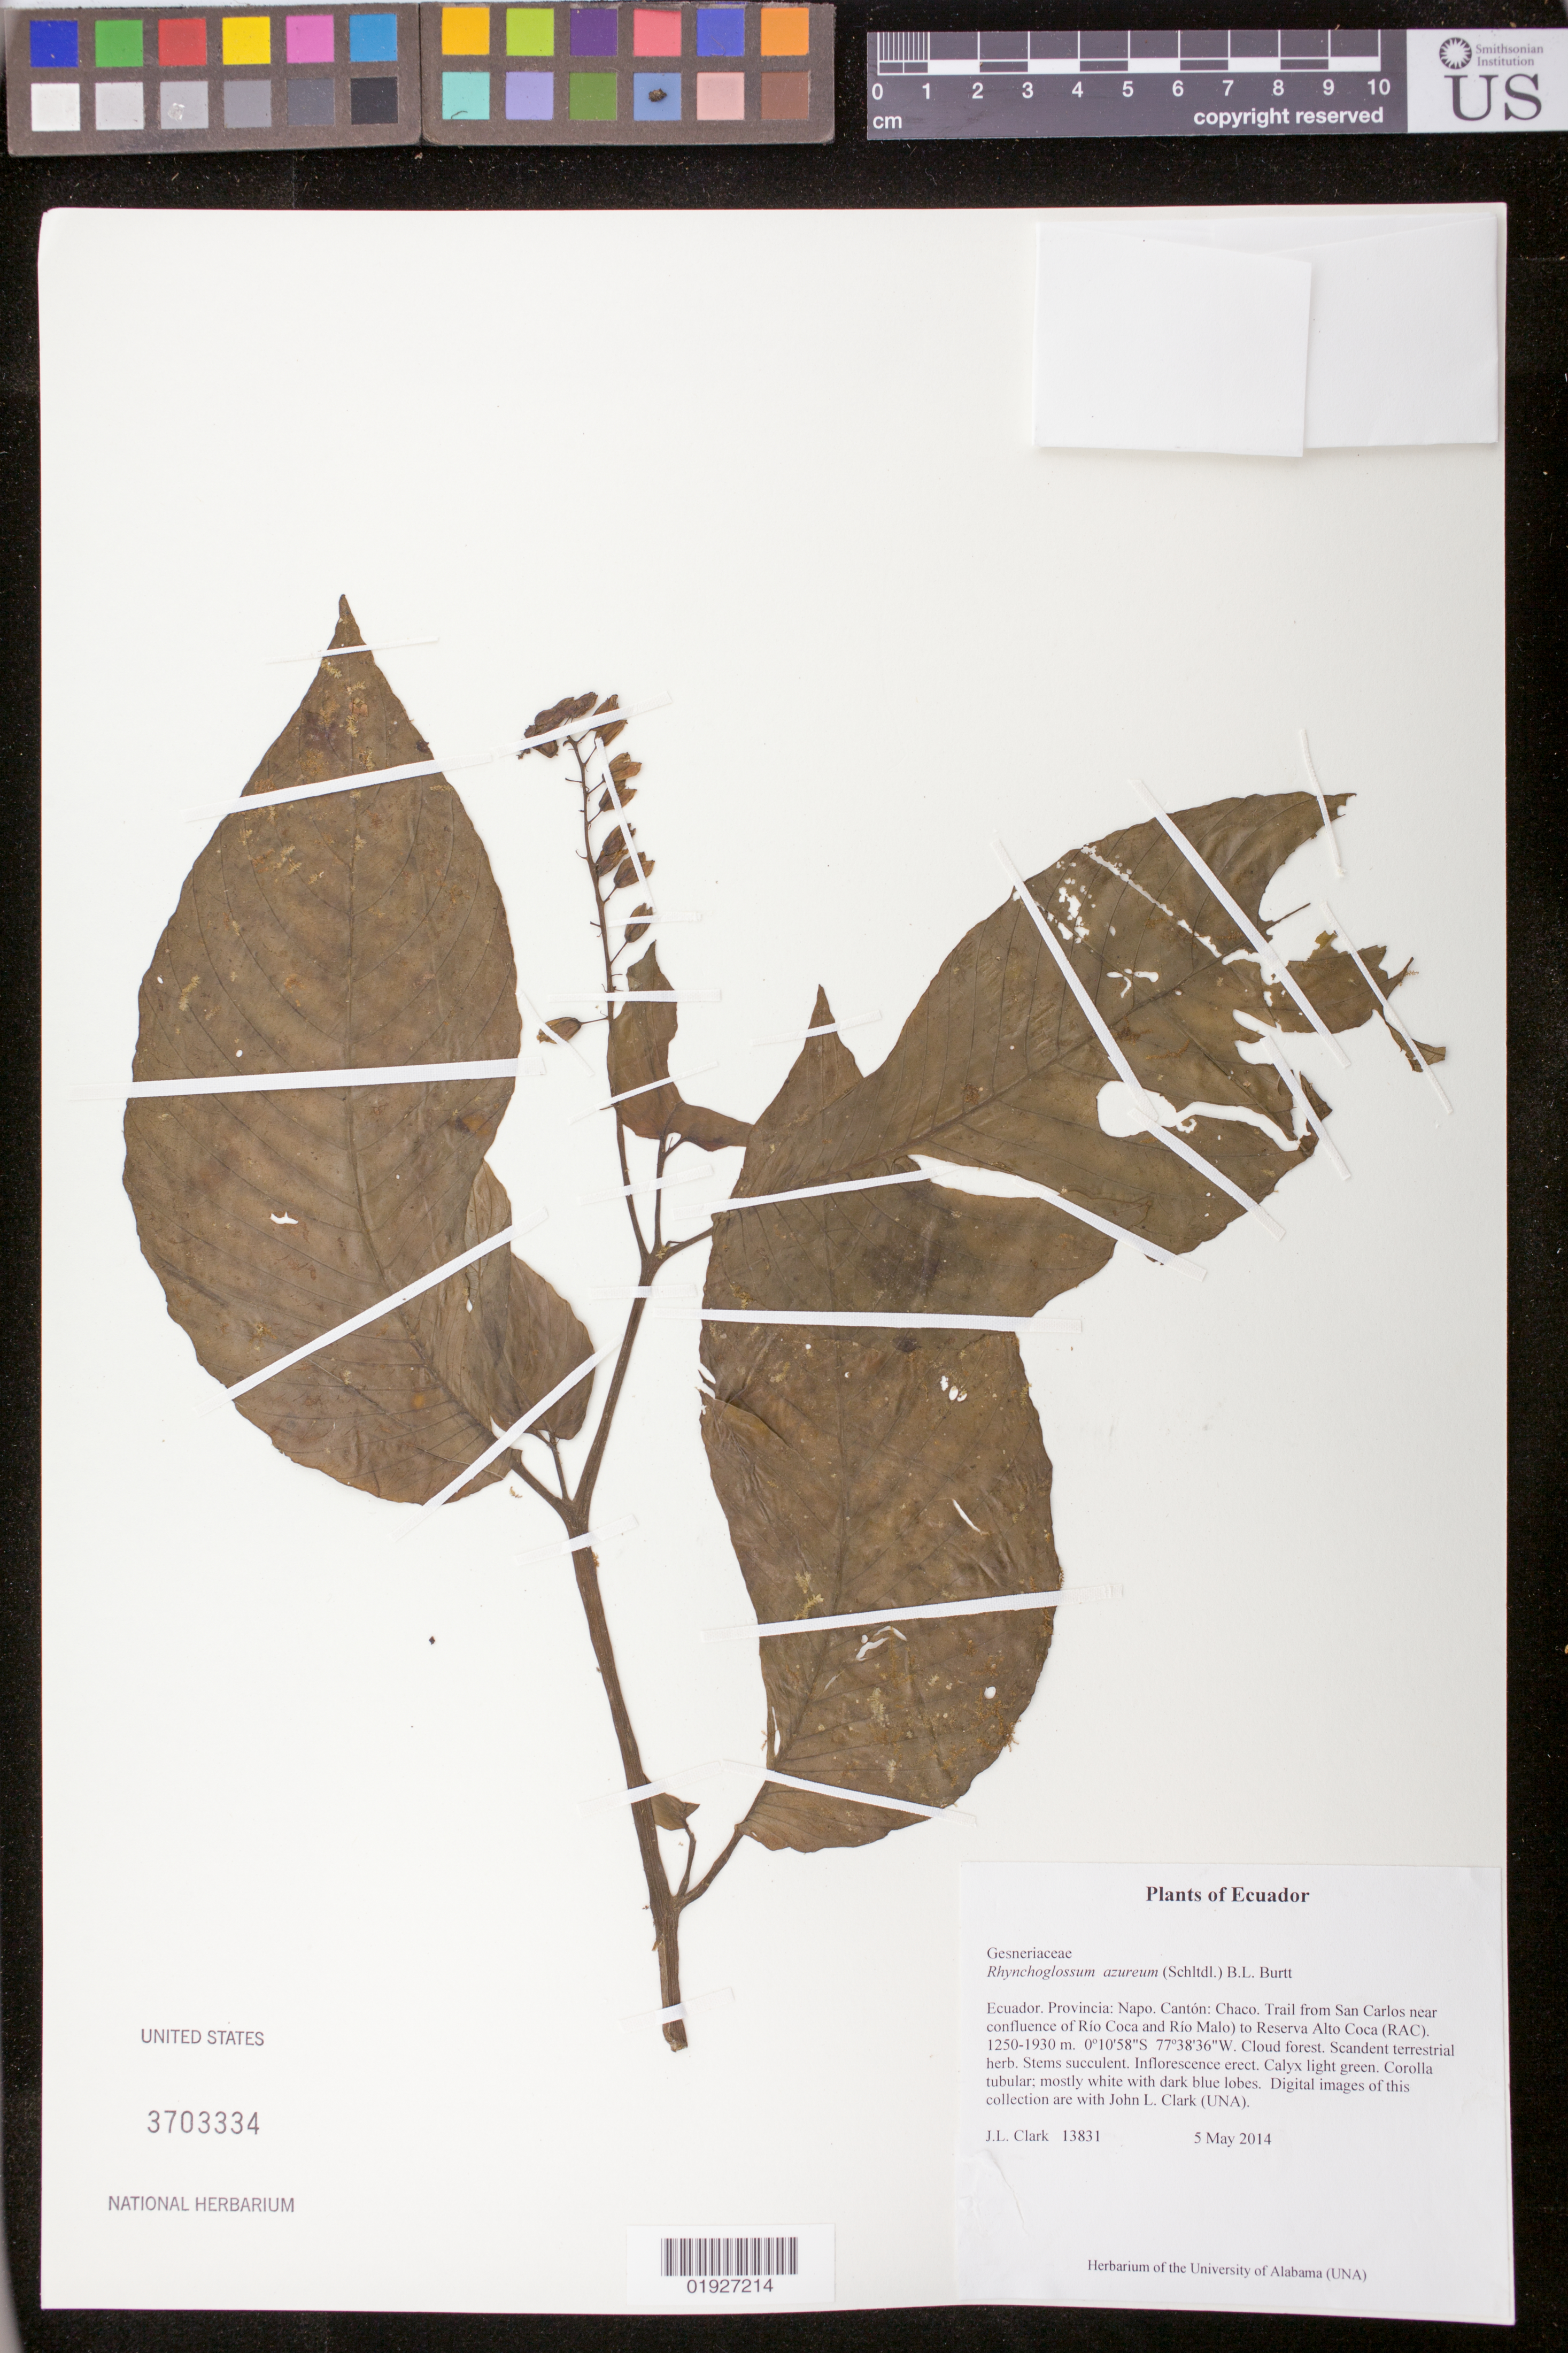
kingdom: Plantae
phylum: Tracheophyta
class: Magnoliopsida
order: Lamiales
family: Gesneriaceae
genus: Rhynchoglossum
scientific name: Rhynchoglossum azureum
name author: (Schltdl.) B.L. Burtt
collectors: J. L. Clark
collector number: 13831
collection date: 2014-05-05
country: Ecuador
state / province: Napo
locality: Canton: Chaco. Trail from San Carlos near confluence of Rio Coca and Rio Malo to Reserva Alto Coca (RAC).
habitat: Cloud forest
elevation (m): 1250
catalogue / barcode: US 3703334